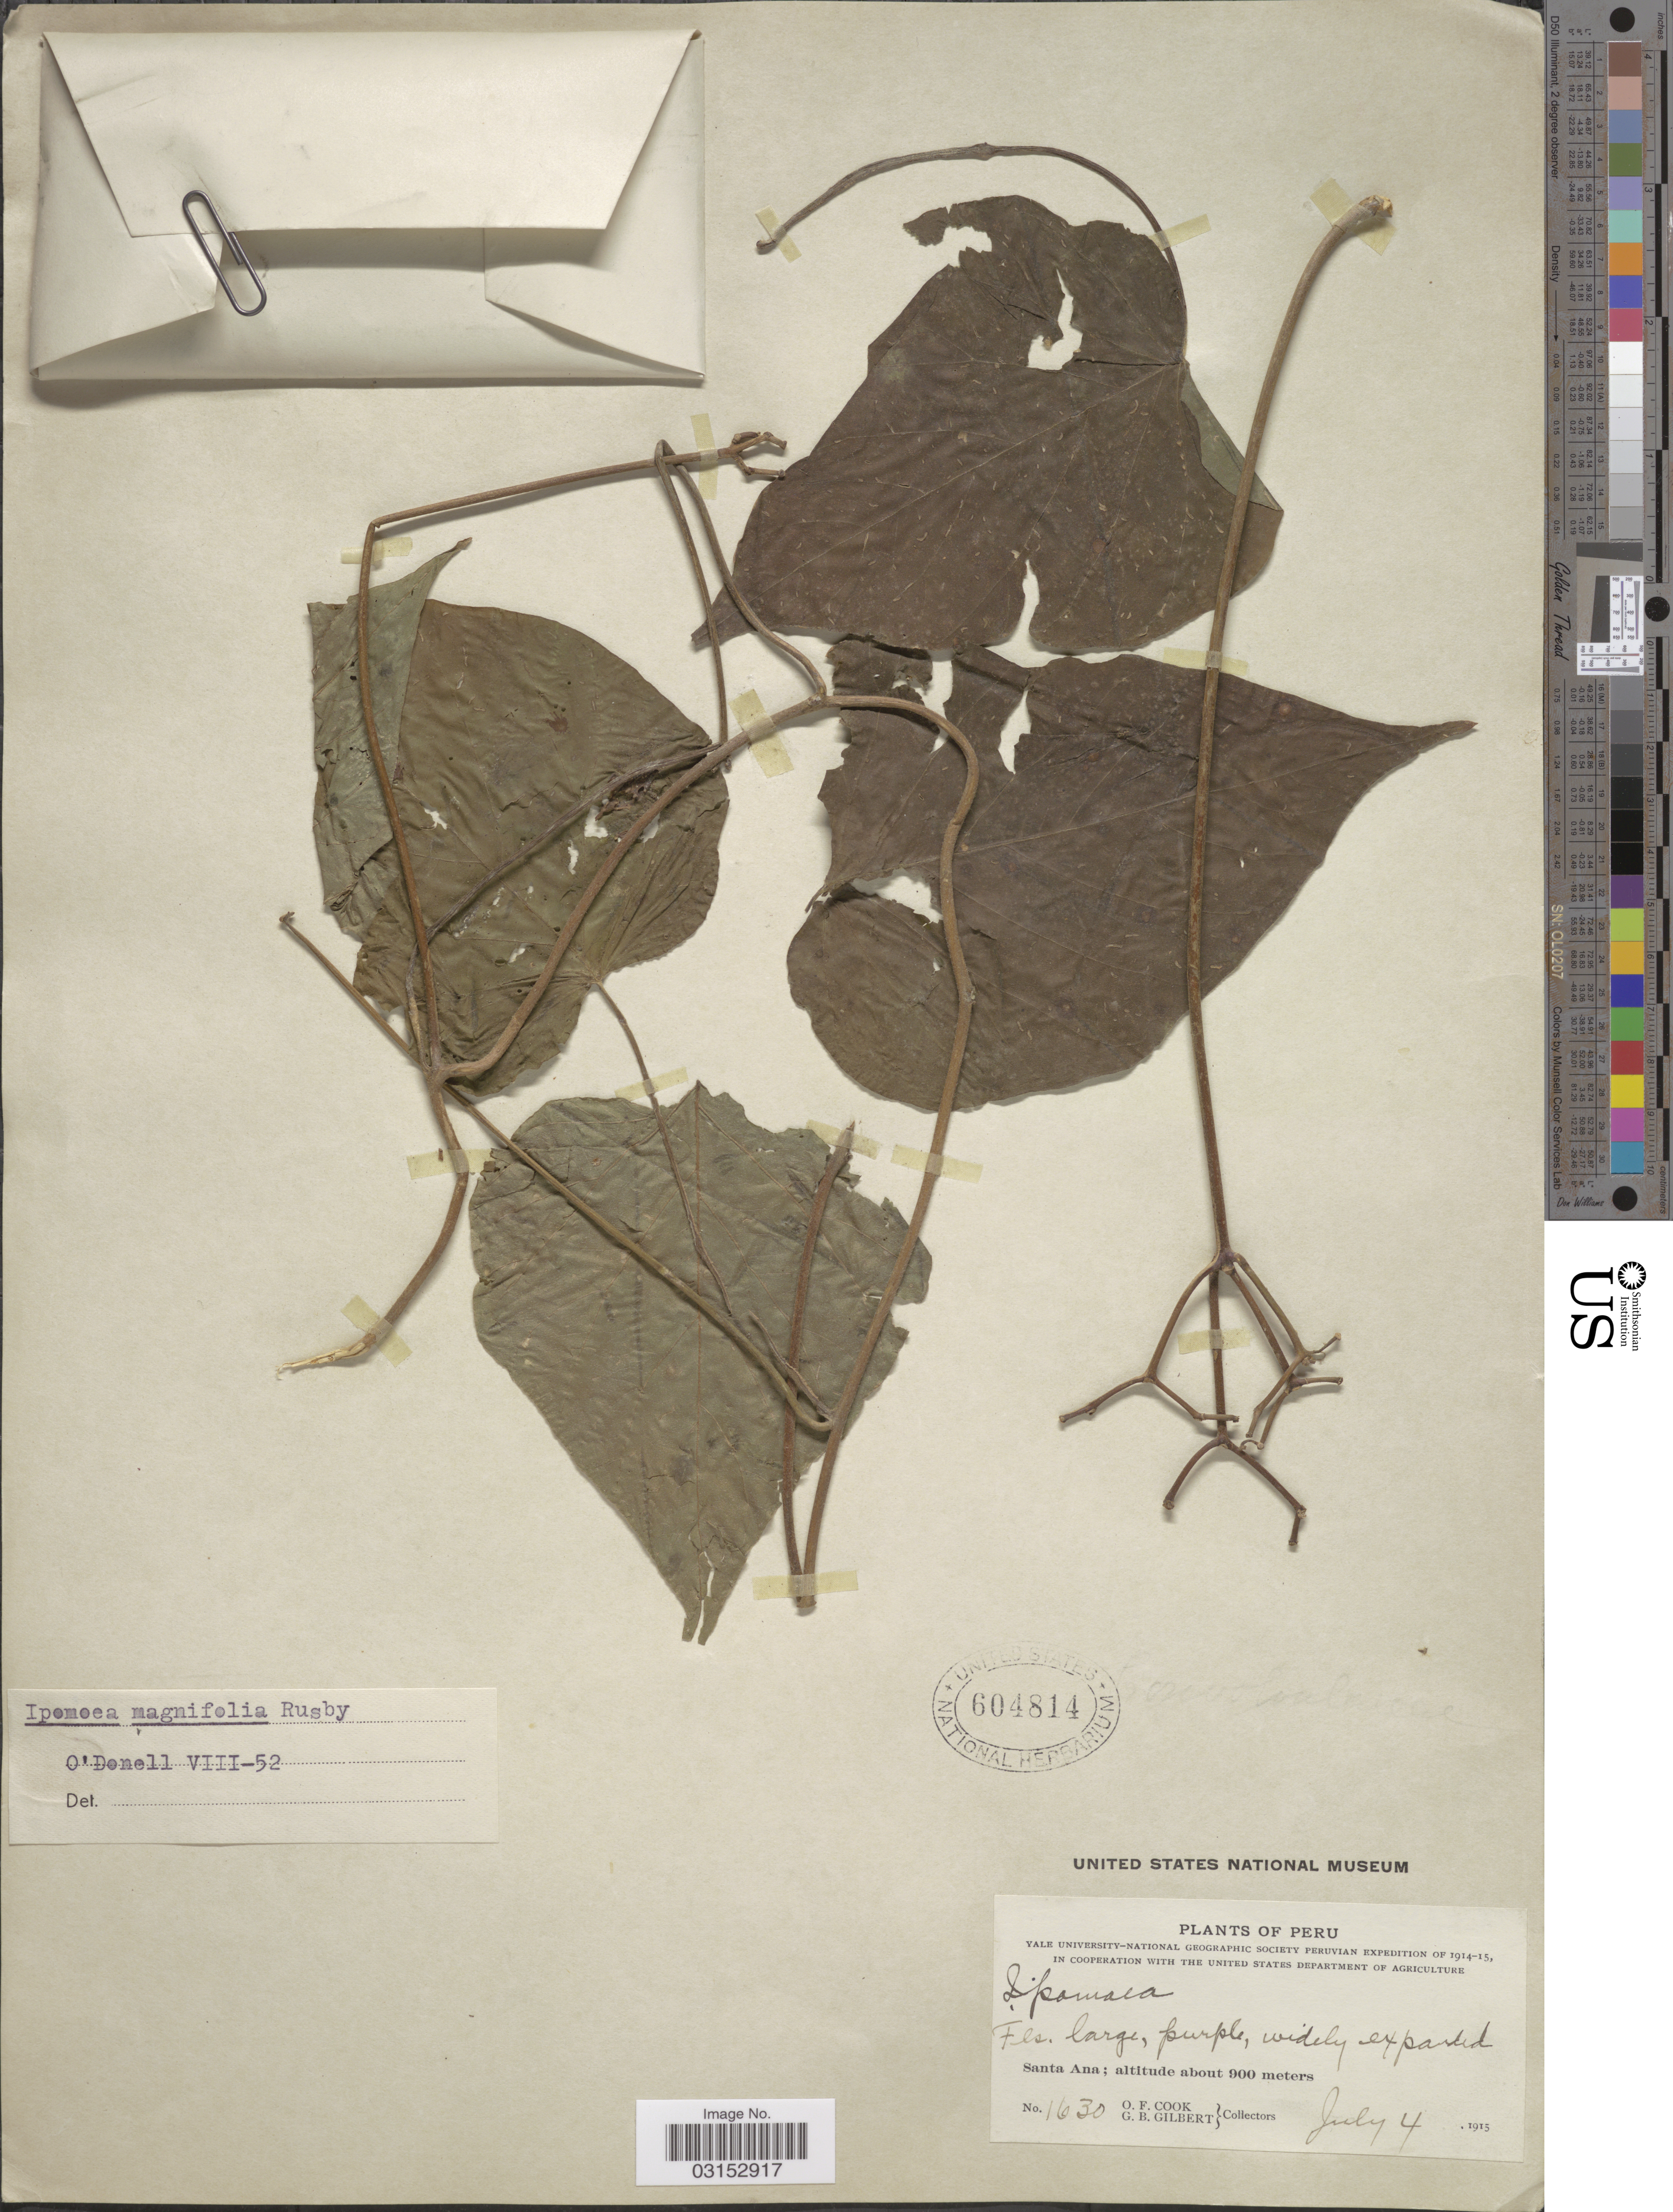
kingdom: Plantae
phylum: Tracheophyta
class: Magnoliopsida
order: Solanales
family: Convolvulaceae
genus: Ipomoea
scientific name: Ipomoea magnifolia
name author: Rusby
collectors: O. F. Cook & G. B. Gilbert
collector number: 1630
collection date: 1915-07-04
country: Peru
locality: Santa Ana.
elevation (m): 900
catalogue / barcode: US 604814